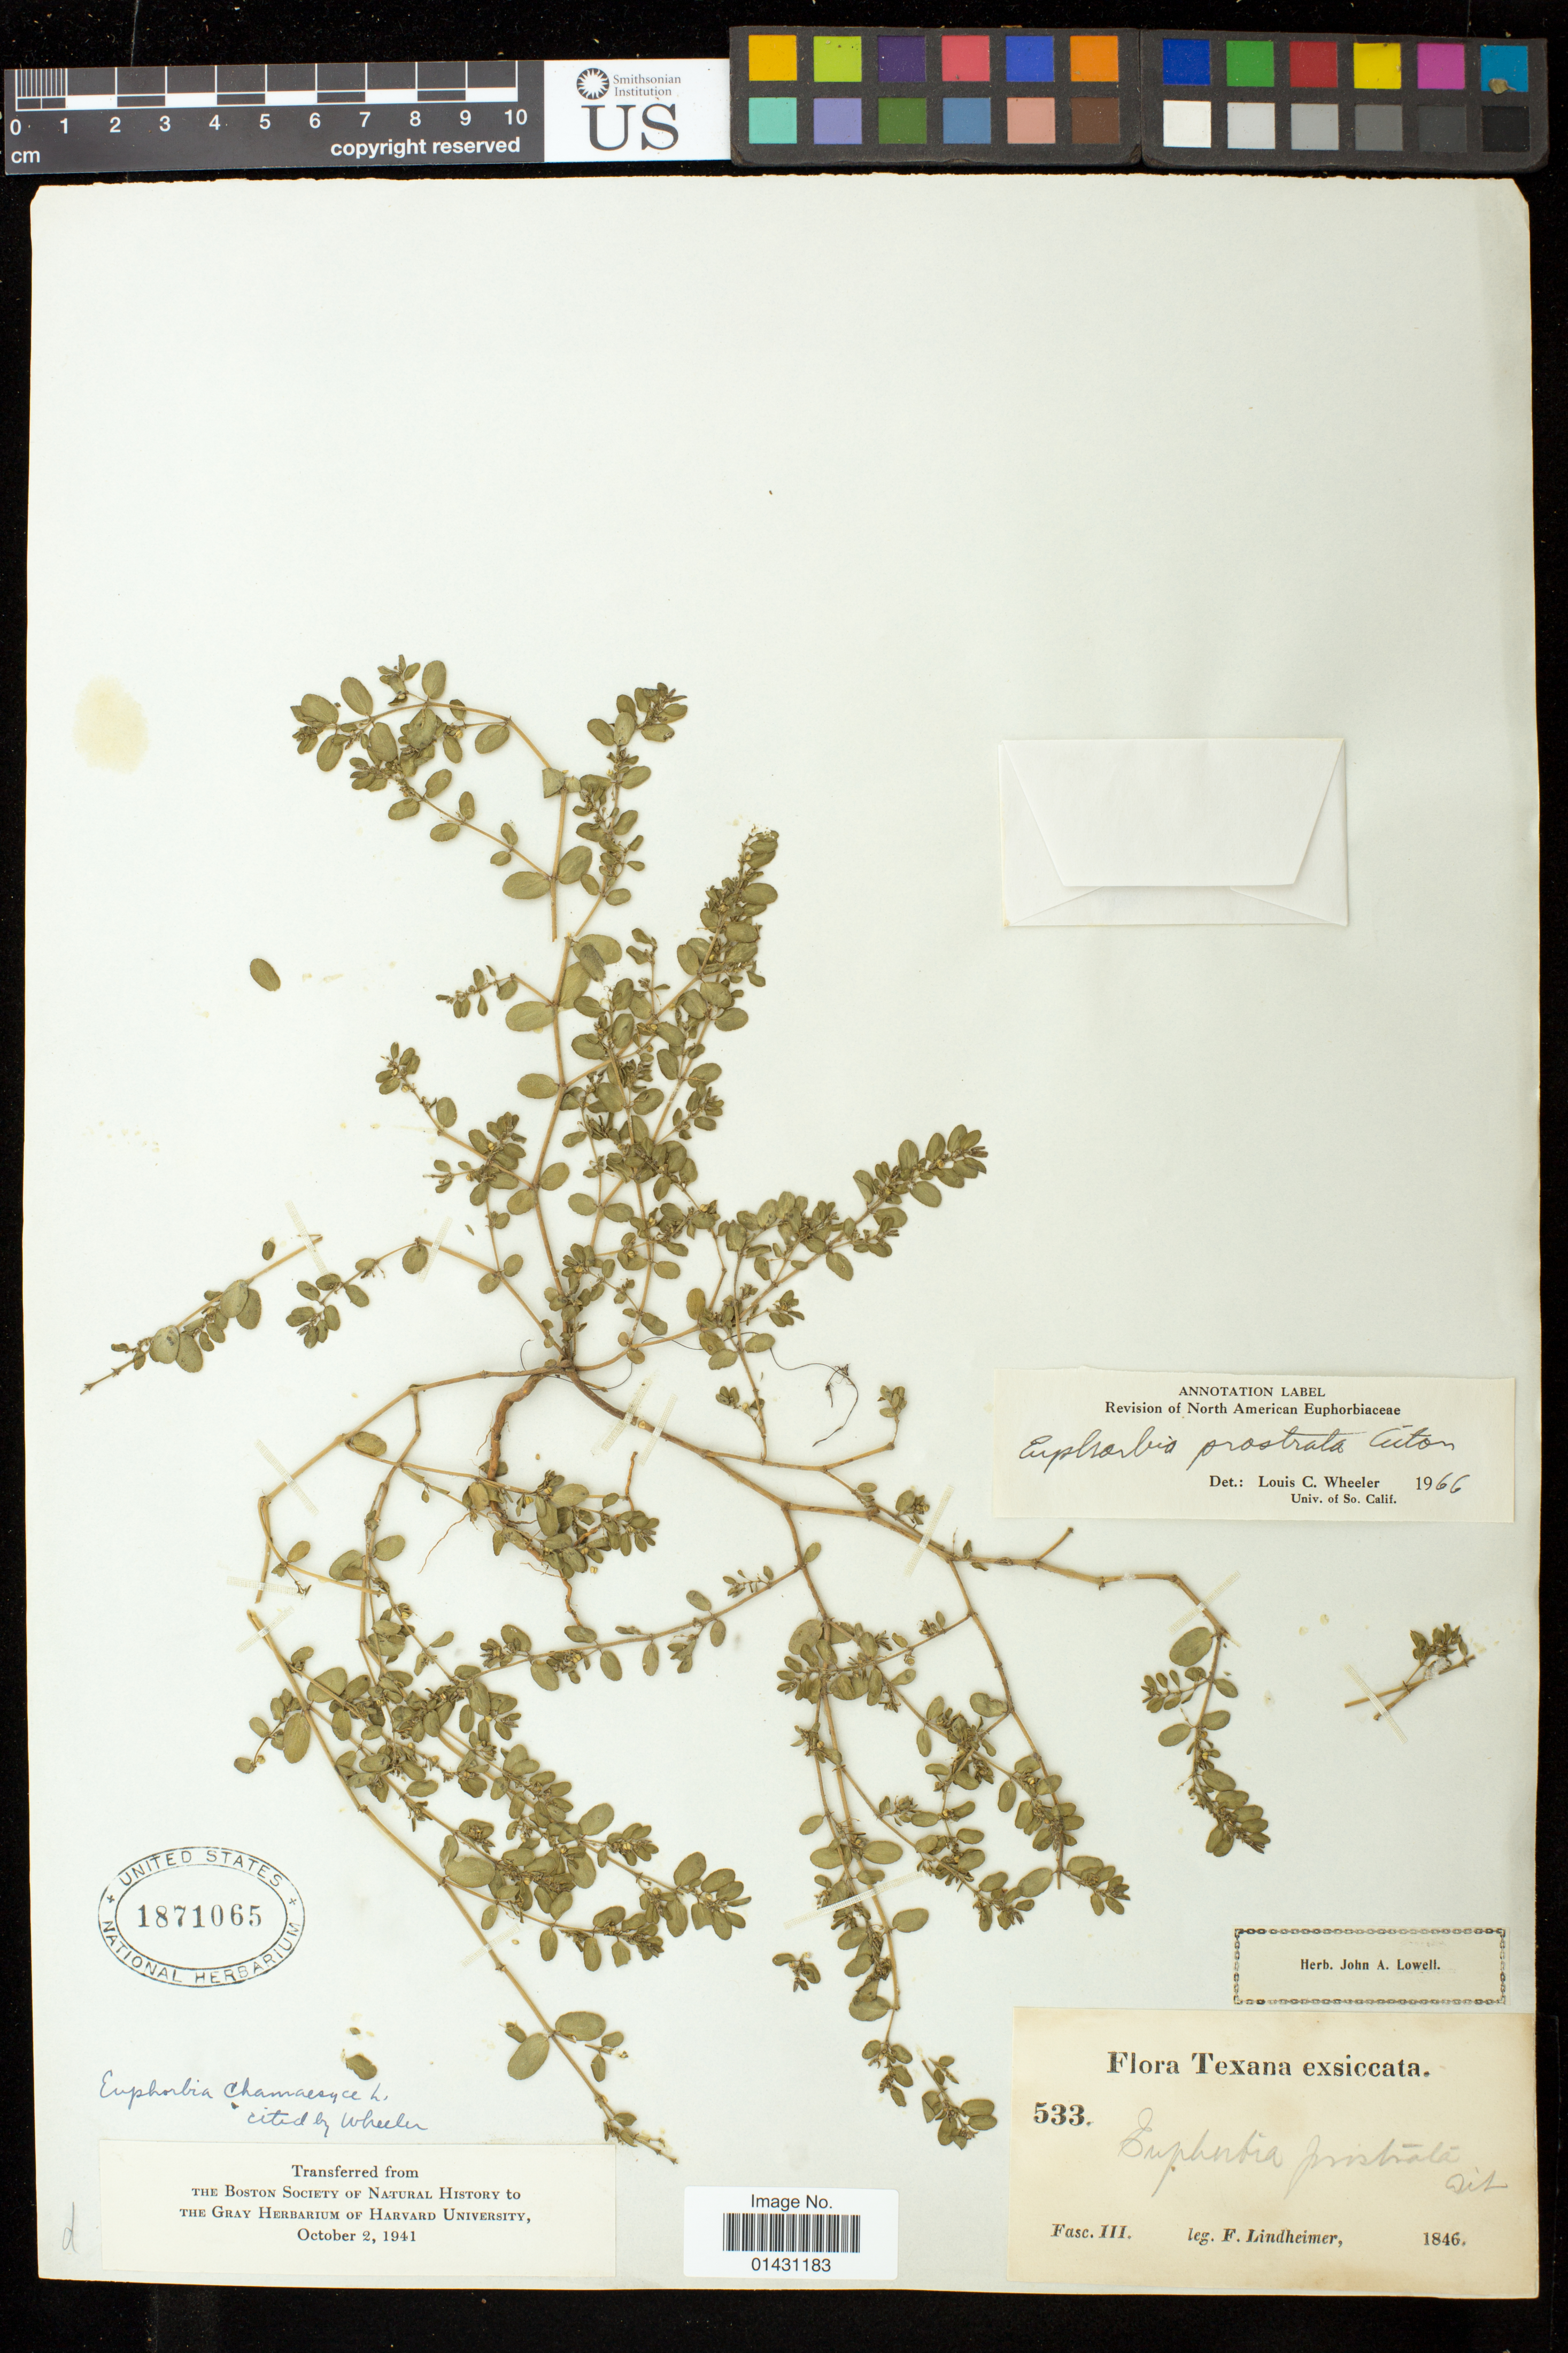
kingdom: Plantae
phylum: Tracheophyta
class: Magnoliopsida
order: Malpighiales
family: Euphorbiaceae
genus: Euphorbia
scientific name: Euphorbia prostrata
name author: Aiton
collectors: F. Lindheimer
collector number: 533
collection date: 1846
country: United States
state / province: Texas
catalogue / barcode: US 1871065